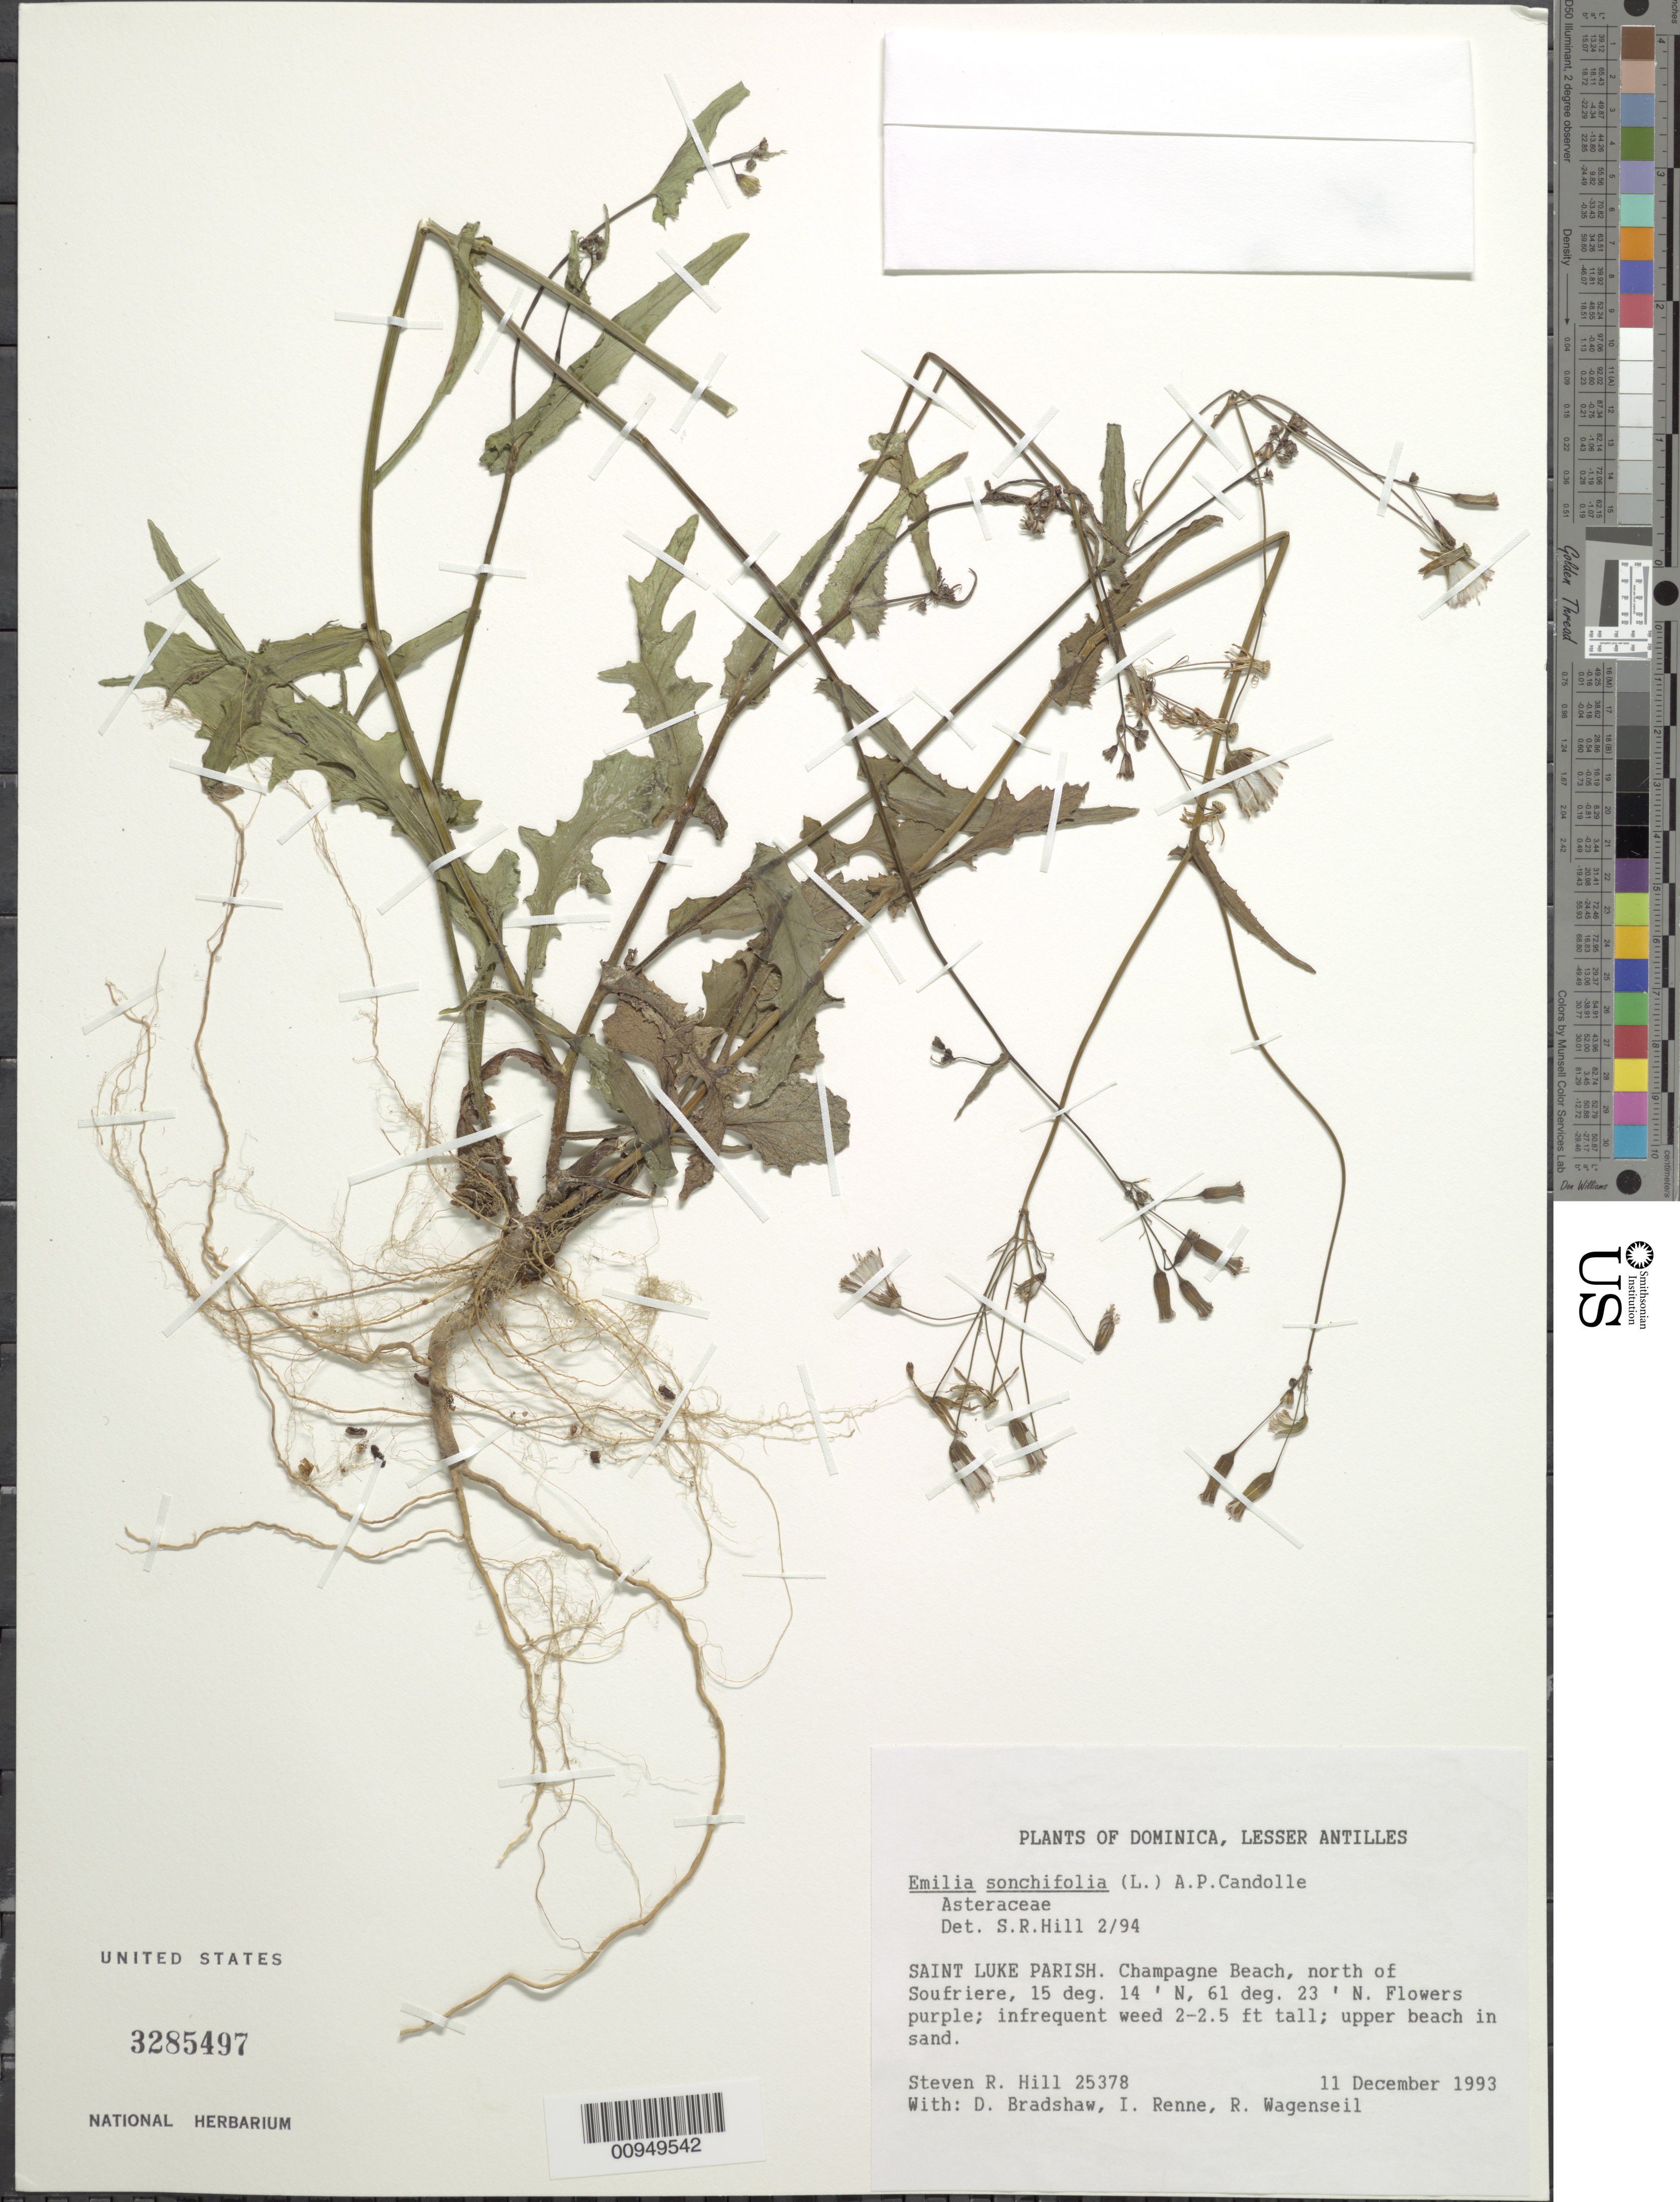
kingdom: Plantae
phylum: Tracheophyta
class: Magnoliopsida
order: Asterales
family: Asteraceae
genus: Emilia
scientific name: Emilia sonchifolia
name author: (L.) DC.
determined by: Hill, Steven R.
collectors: S. R. Hill, D. Bradshaw, I. Renne & R. Wagenseil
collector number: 25378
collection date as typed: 11 Dec 1993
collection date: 1993-12-11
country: Dominica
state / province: St. Luke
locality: Champagne Beach, N of Soufriere, upper beach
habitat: Upper beach in sand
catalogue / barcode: US 3285497